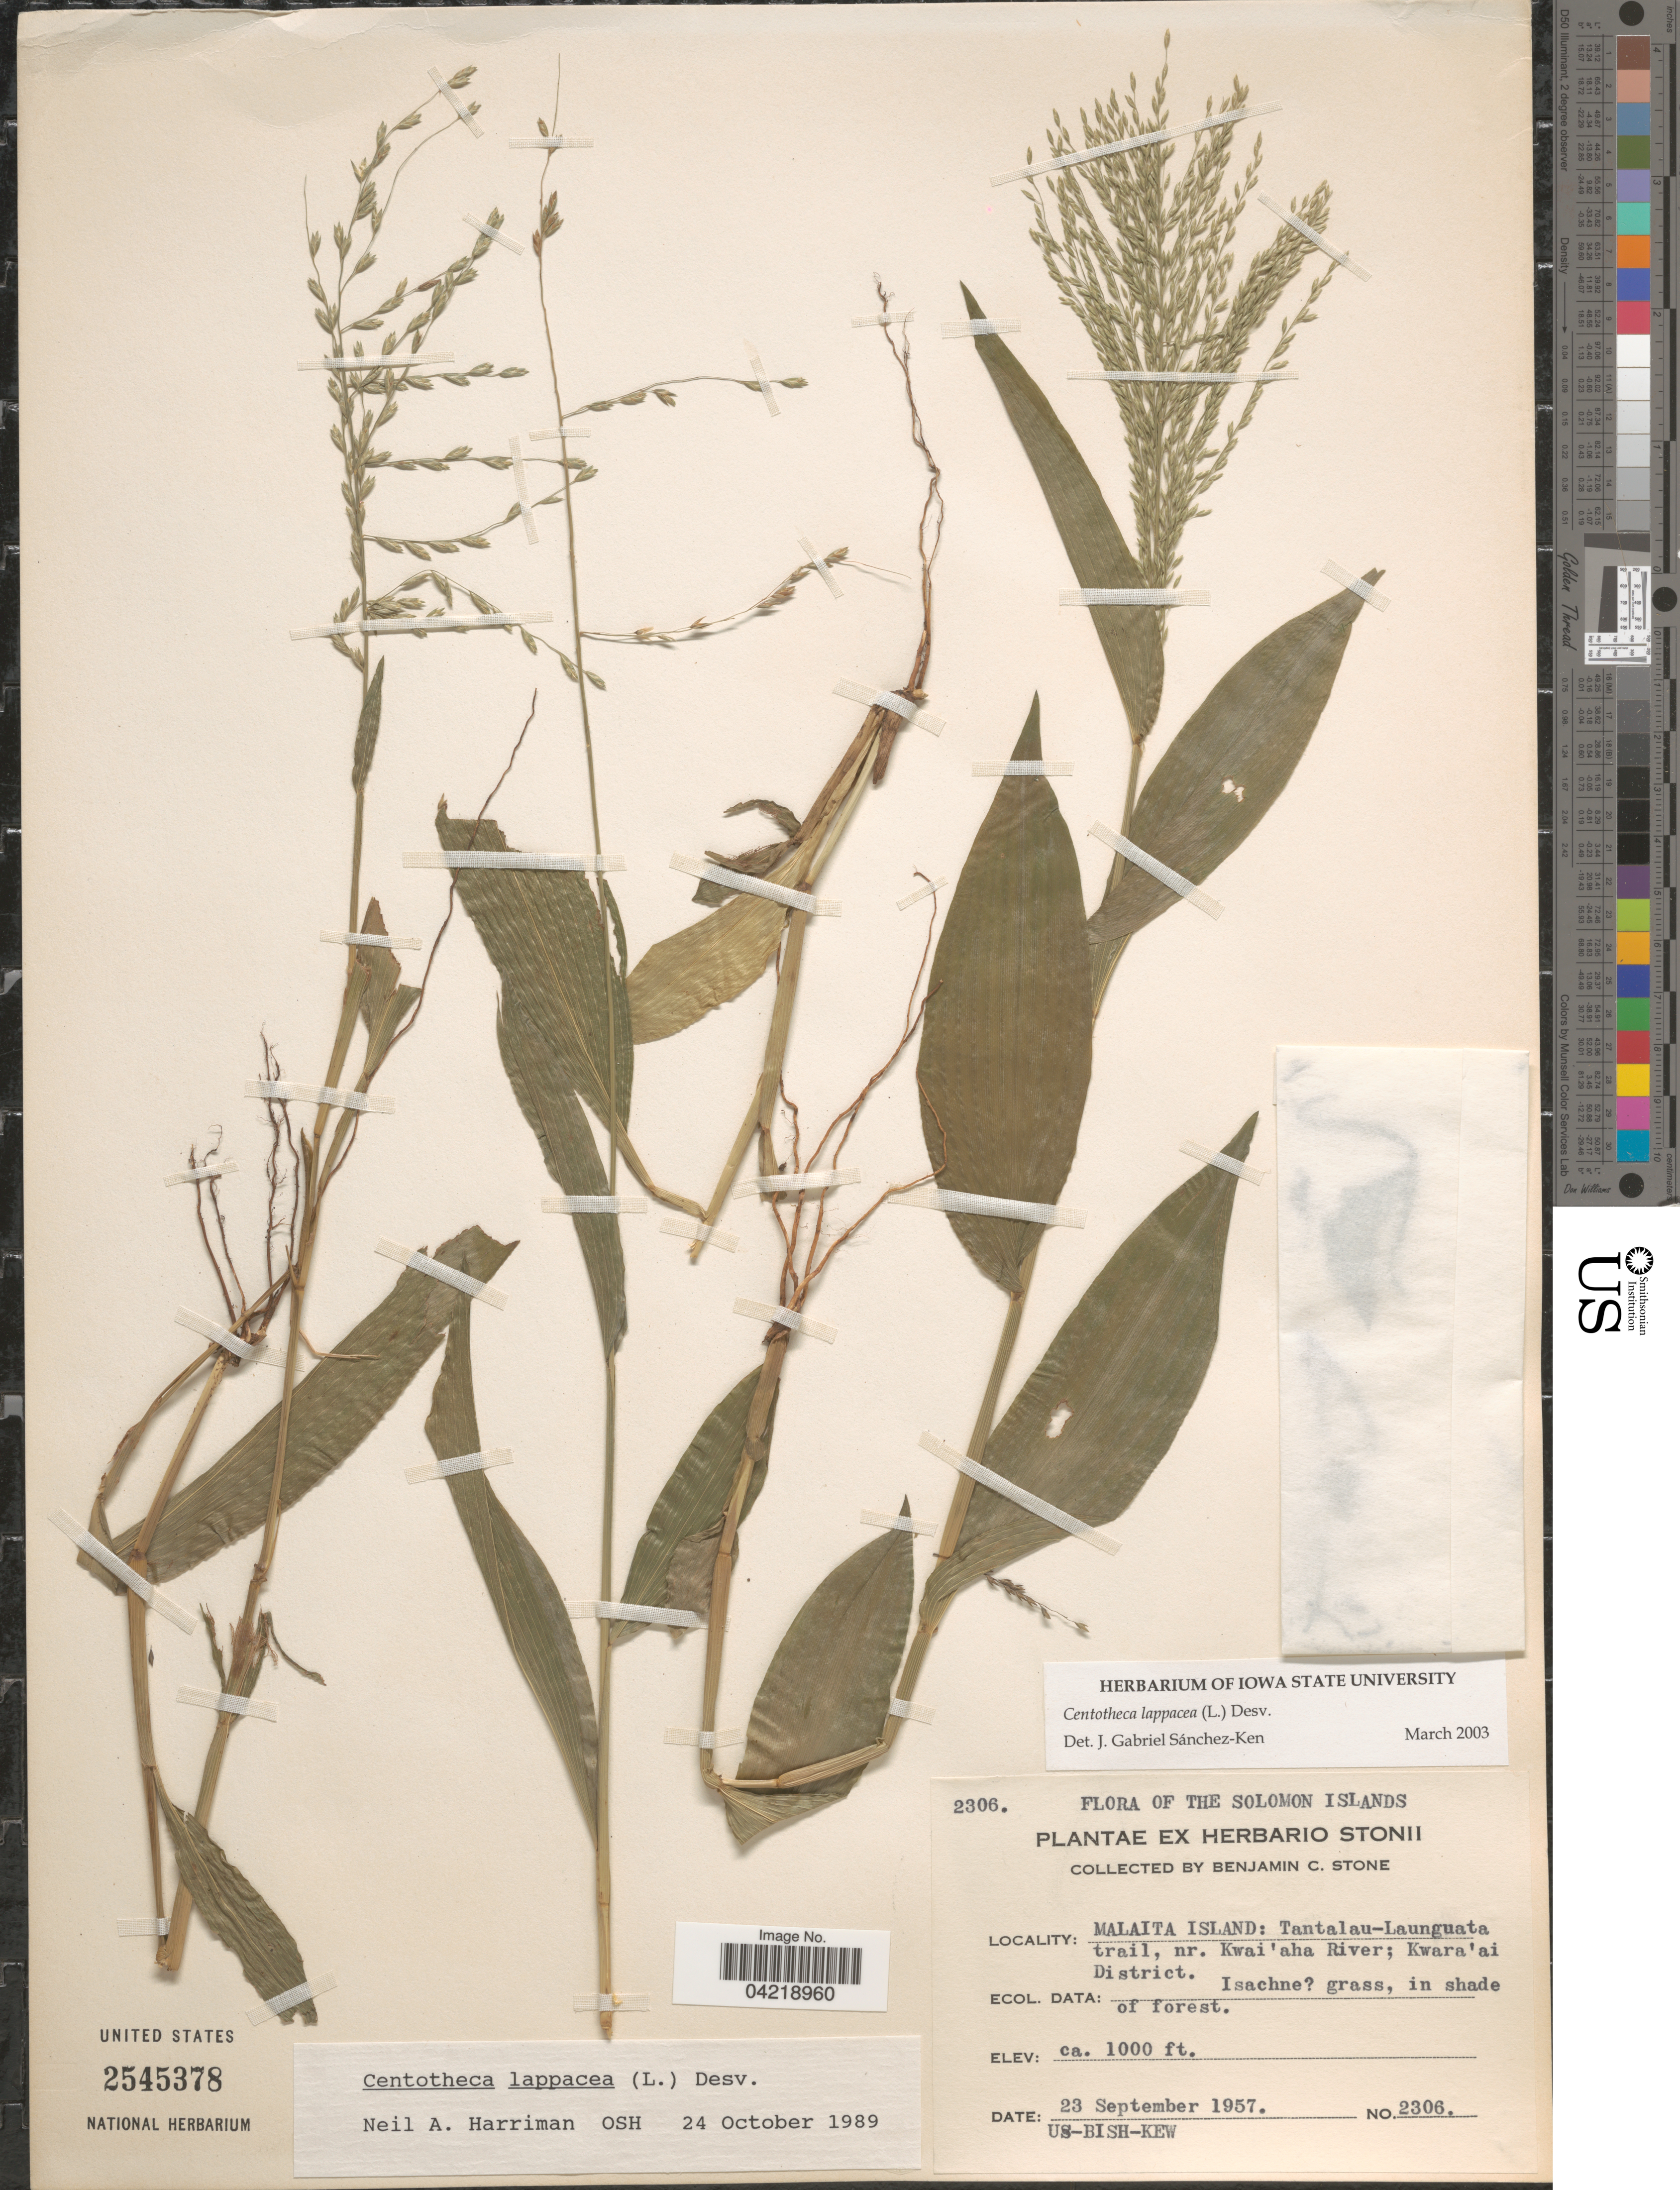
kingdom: Plantae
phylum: Tracheophyta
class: Liliopsida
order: Poales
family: Poaceae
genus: Centotheca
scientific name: Centotheca lappacea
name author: (L.) Desv.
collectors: B. C. Stone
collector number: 2306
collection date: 1957-09-23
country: Solomon Islands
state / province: Solomon Islands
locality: Malaita Island: Tantalau-Launguata trail, nr. Kwai'aha River; Kwara'ai District.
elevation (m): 305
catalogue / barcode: US 2545378